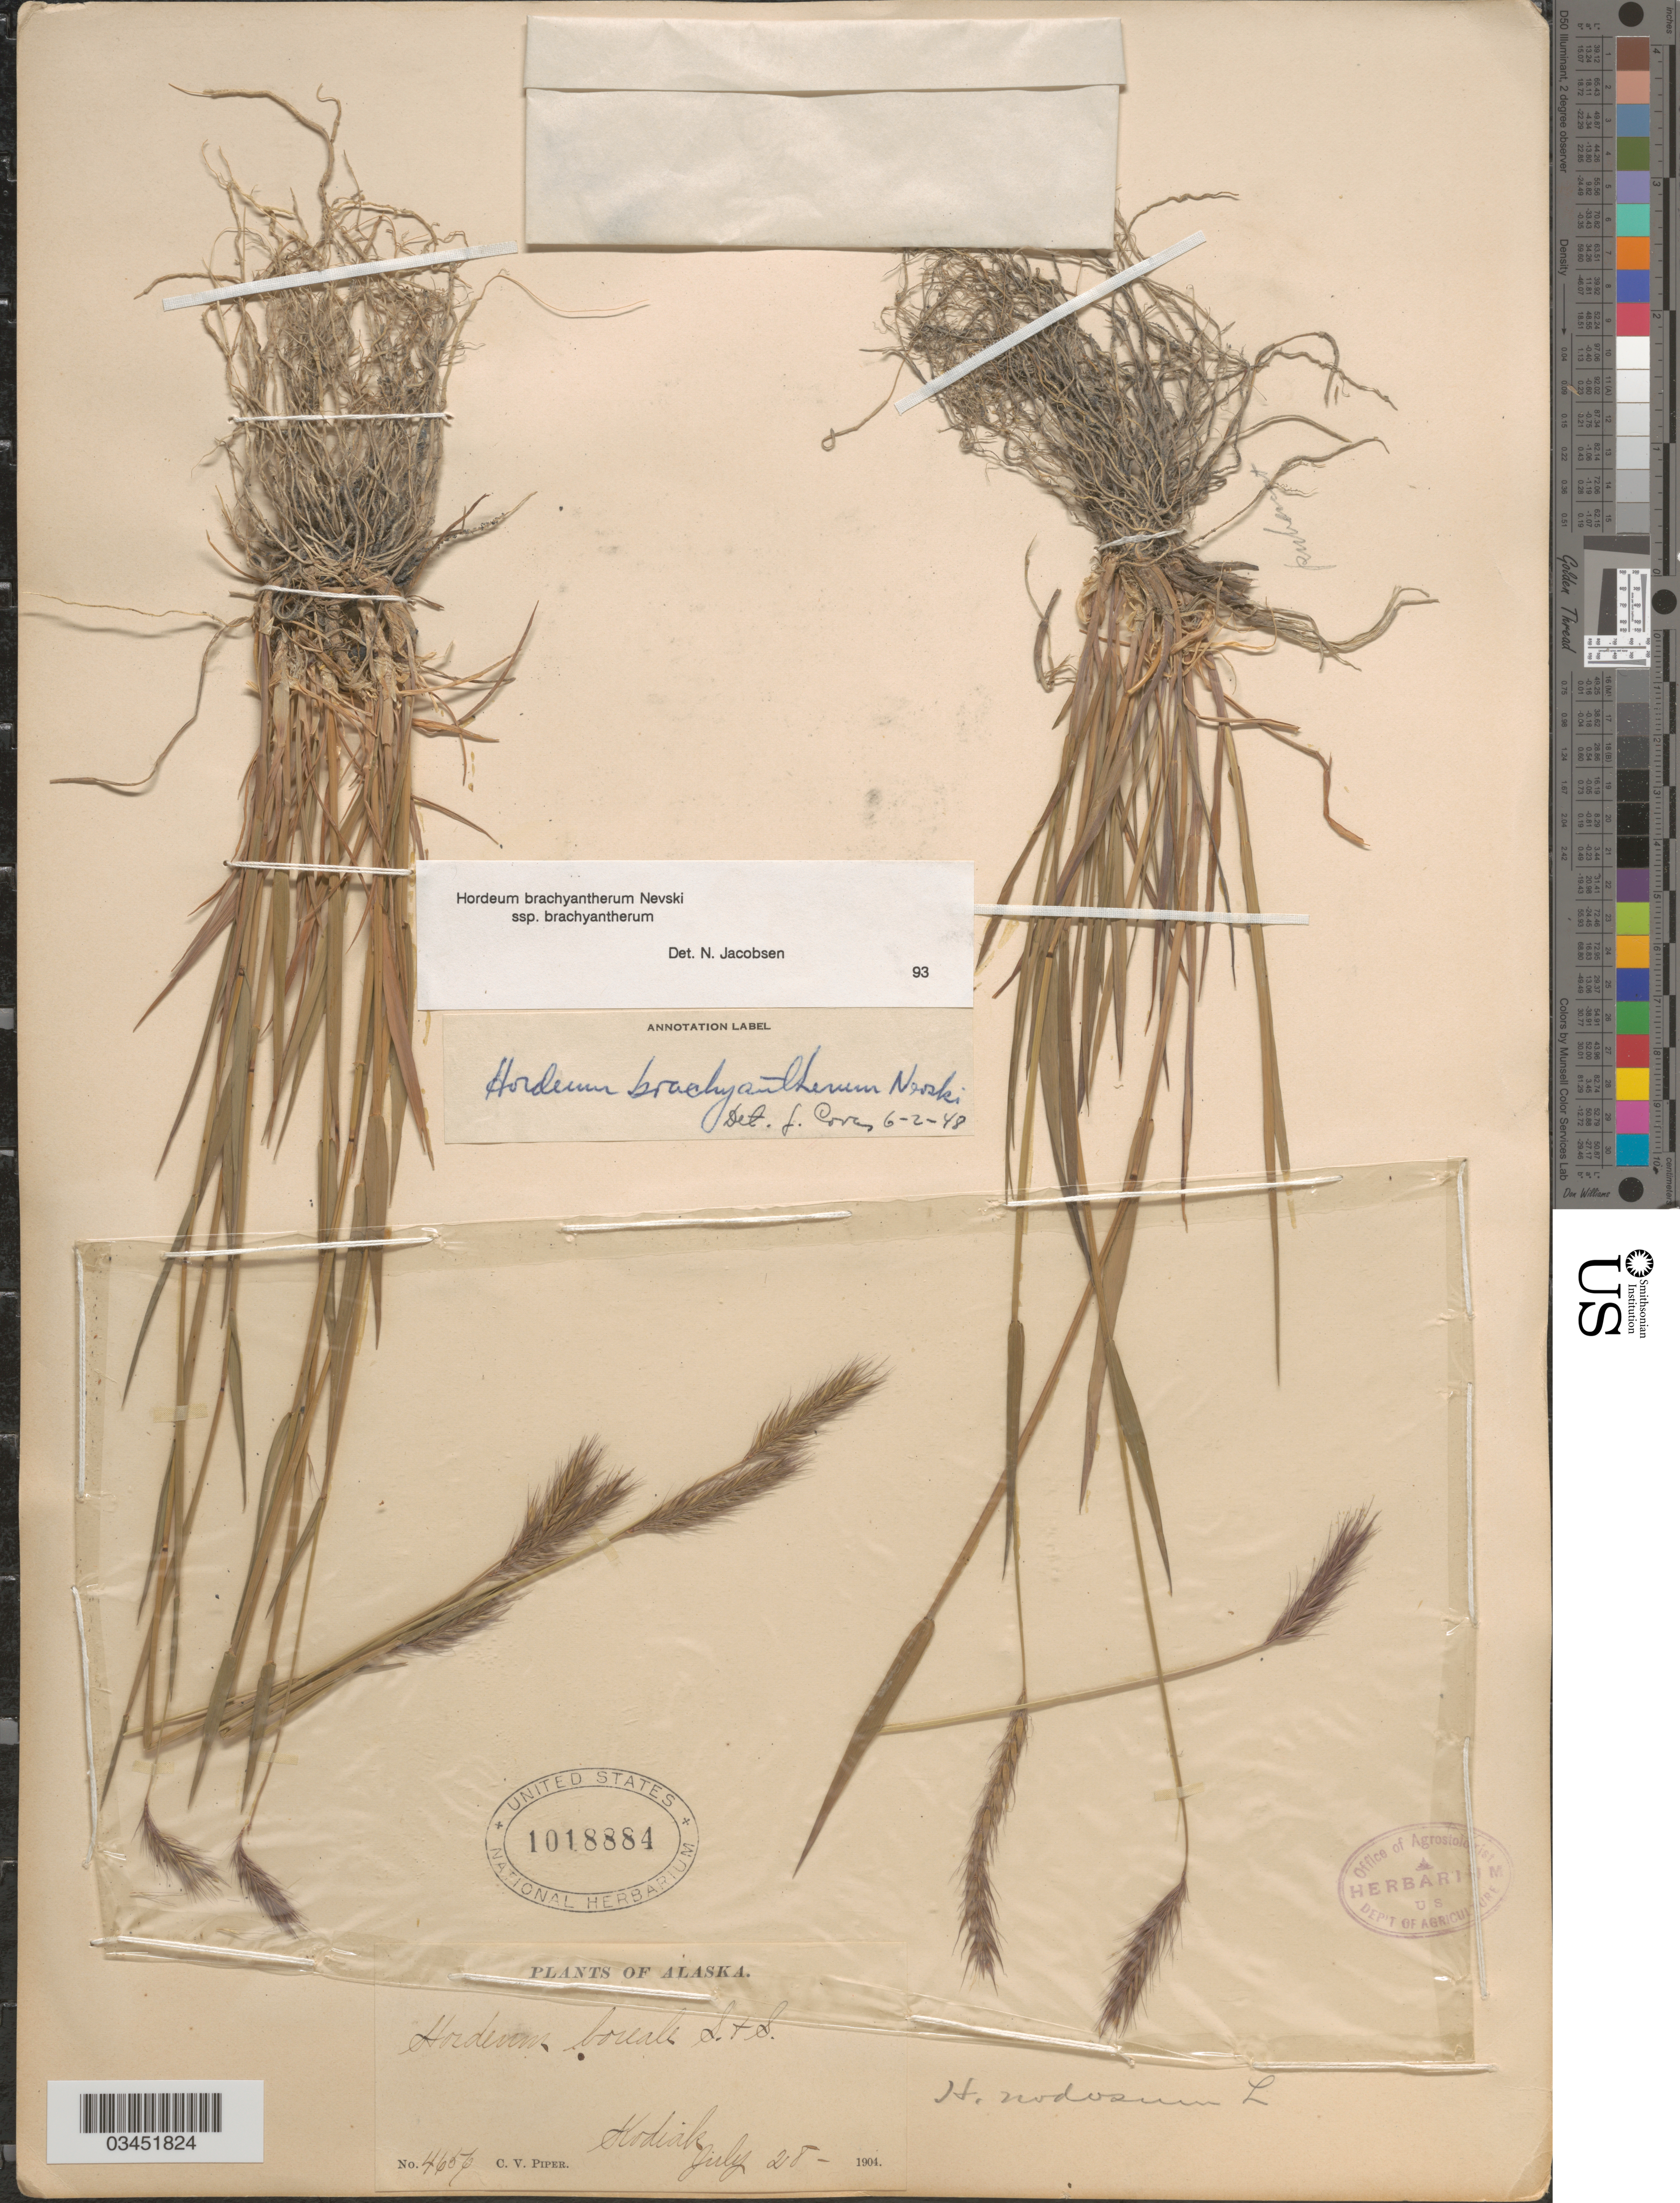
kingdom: Plantae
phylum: Tracheophyta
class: Liliopsida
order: Poales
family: Poaceae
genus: Hordeum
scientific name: Hordeum brachyantherum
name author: Nevski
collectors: C. V. Piper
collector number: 4657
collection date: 1904-07-28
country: United States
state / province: Alaska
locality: Kodiak.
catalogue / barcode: US 1018884